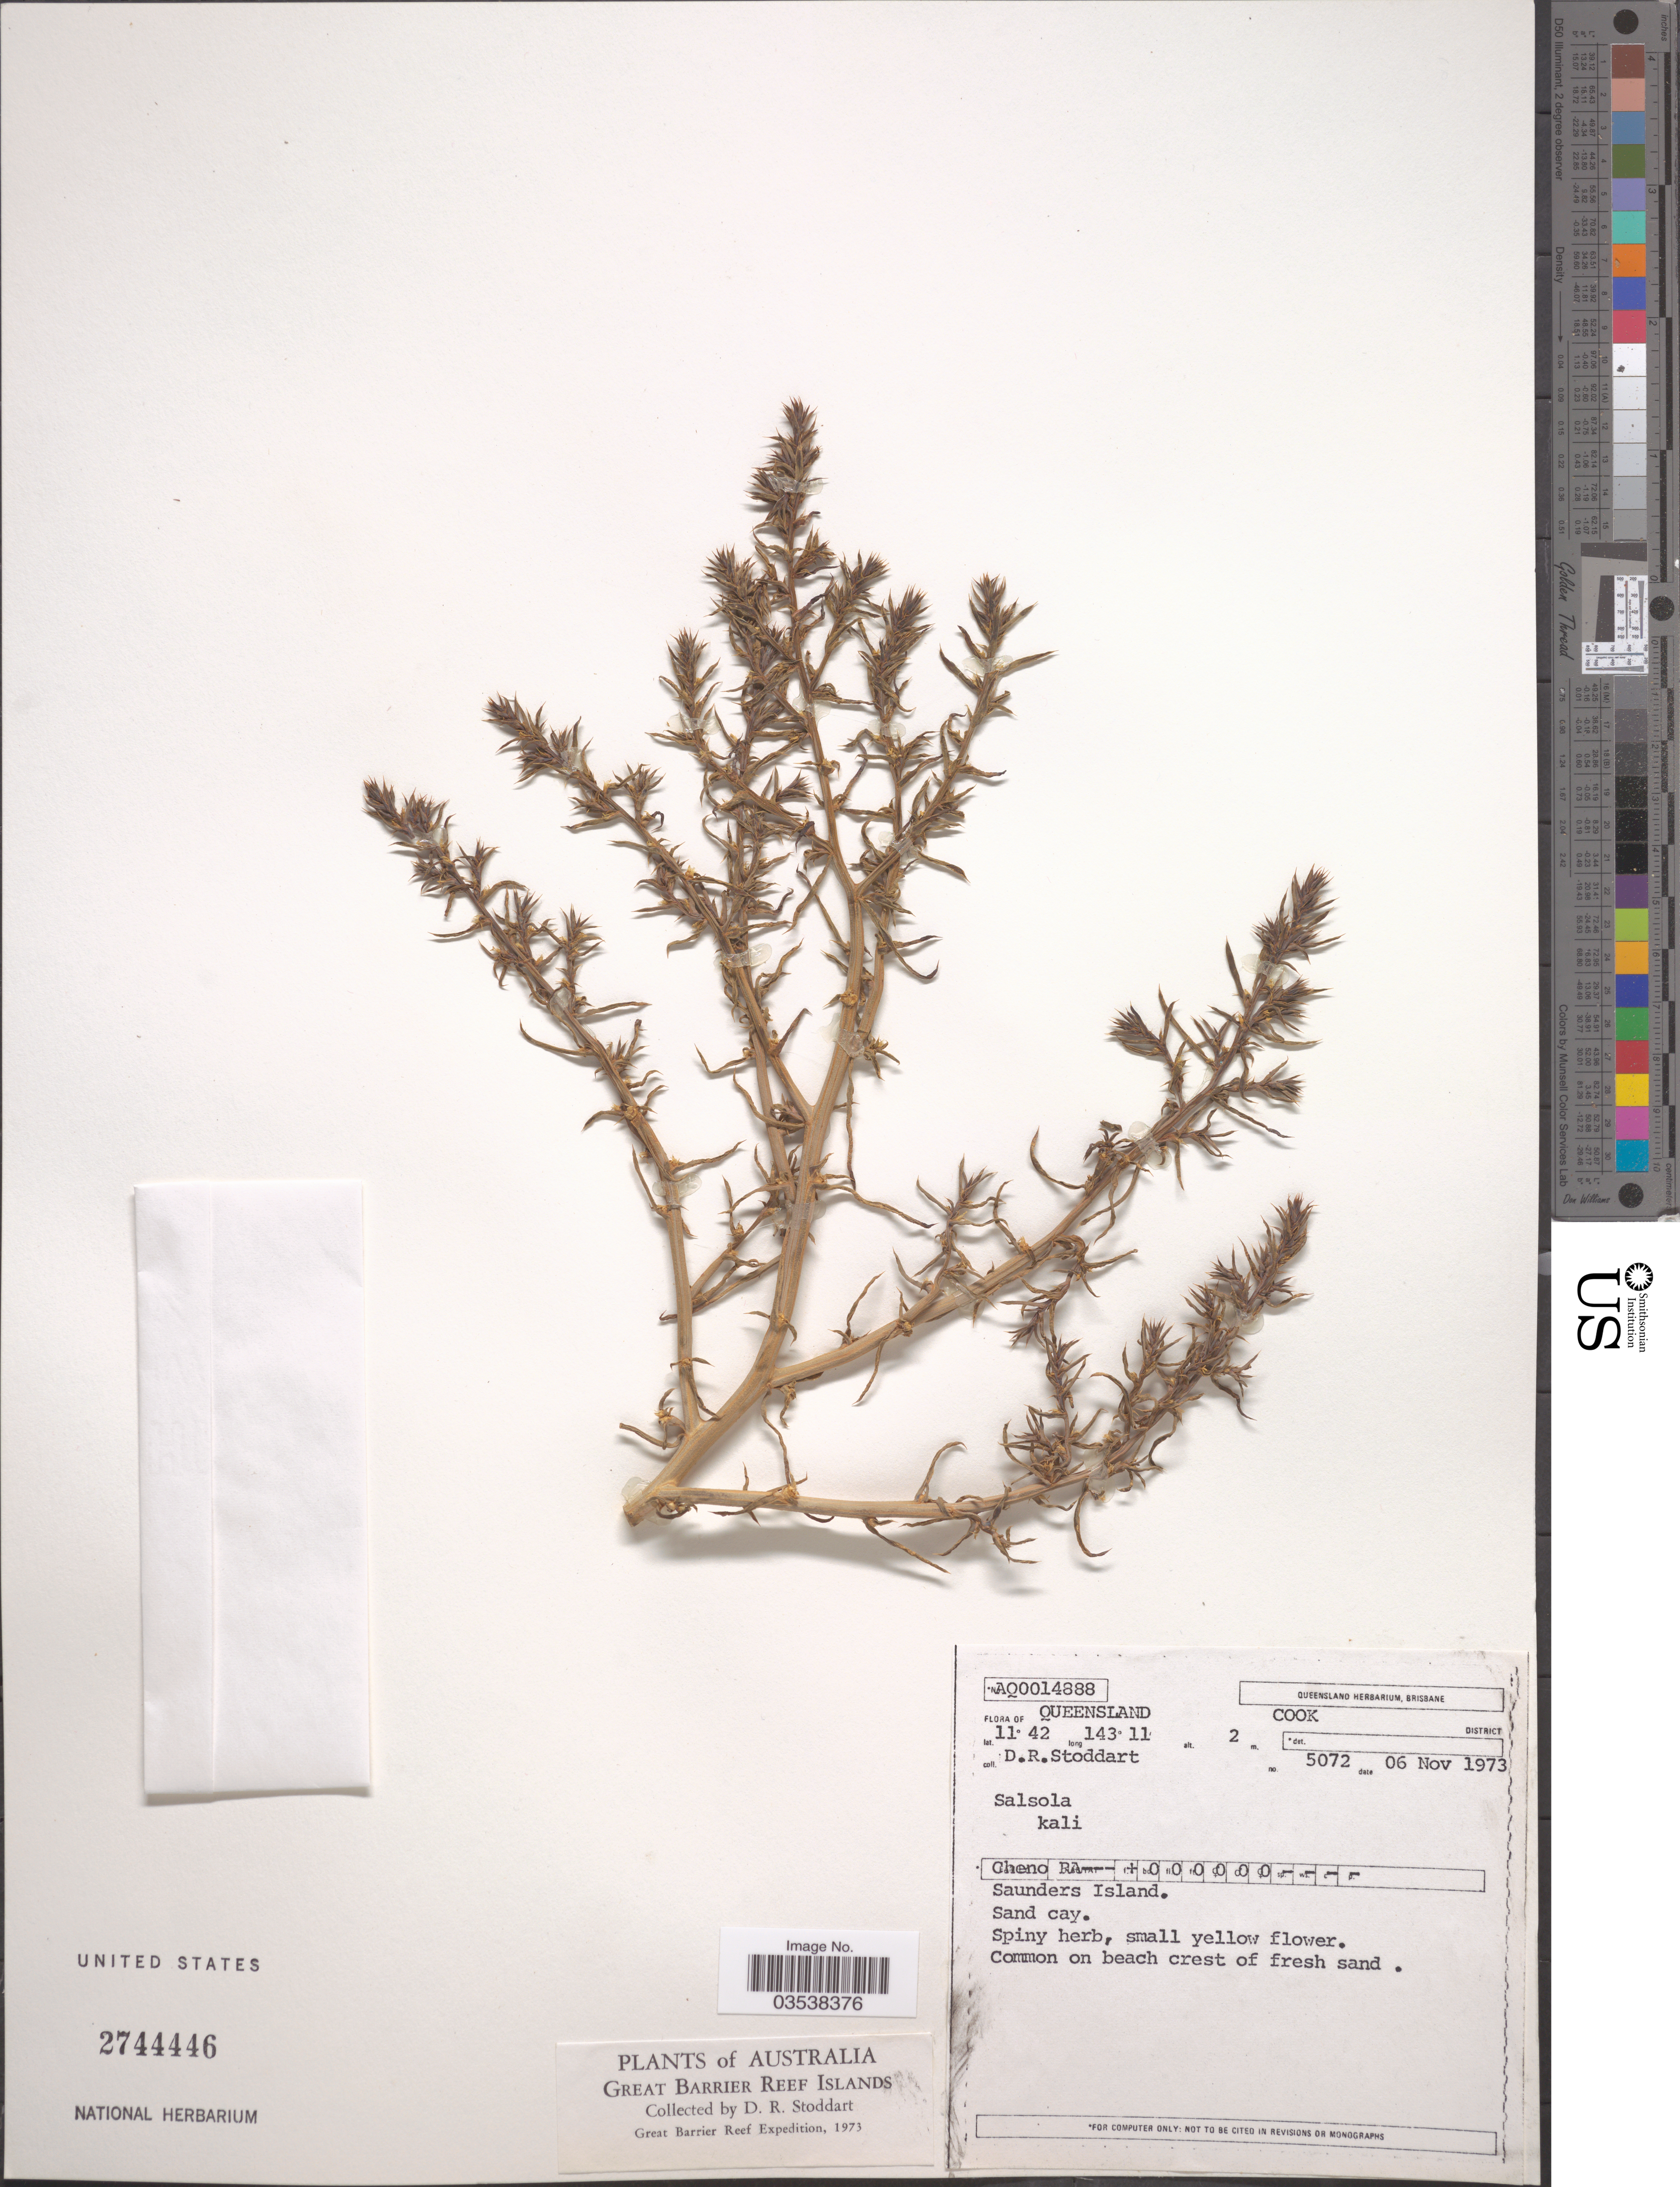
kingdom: Plantae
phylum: Tracheophyta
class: Magnoliopsida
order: Caryophyllales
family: Amaranthaceae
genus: Salsola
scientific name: Salsola kali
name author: L.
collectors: D. R. Stoddart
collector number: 5072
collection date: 1973-11-06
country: Australia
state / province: Queensland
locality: Cook District. Shaunders Island. Great Barrier Reef Islands.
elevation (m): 2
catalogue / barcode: US 2744446